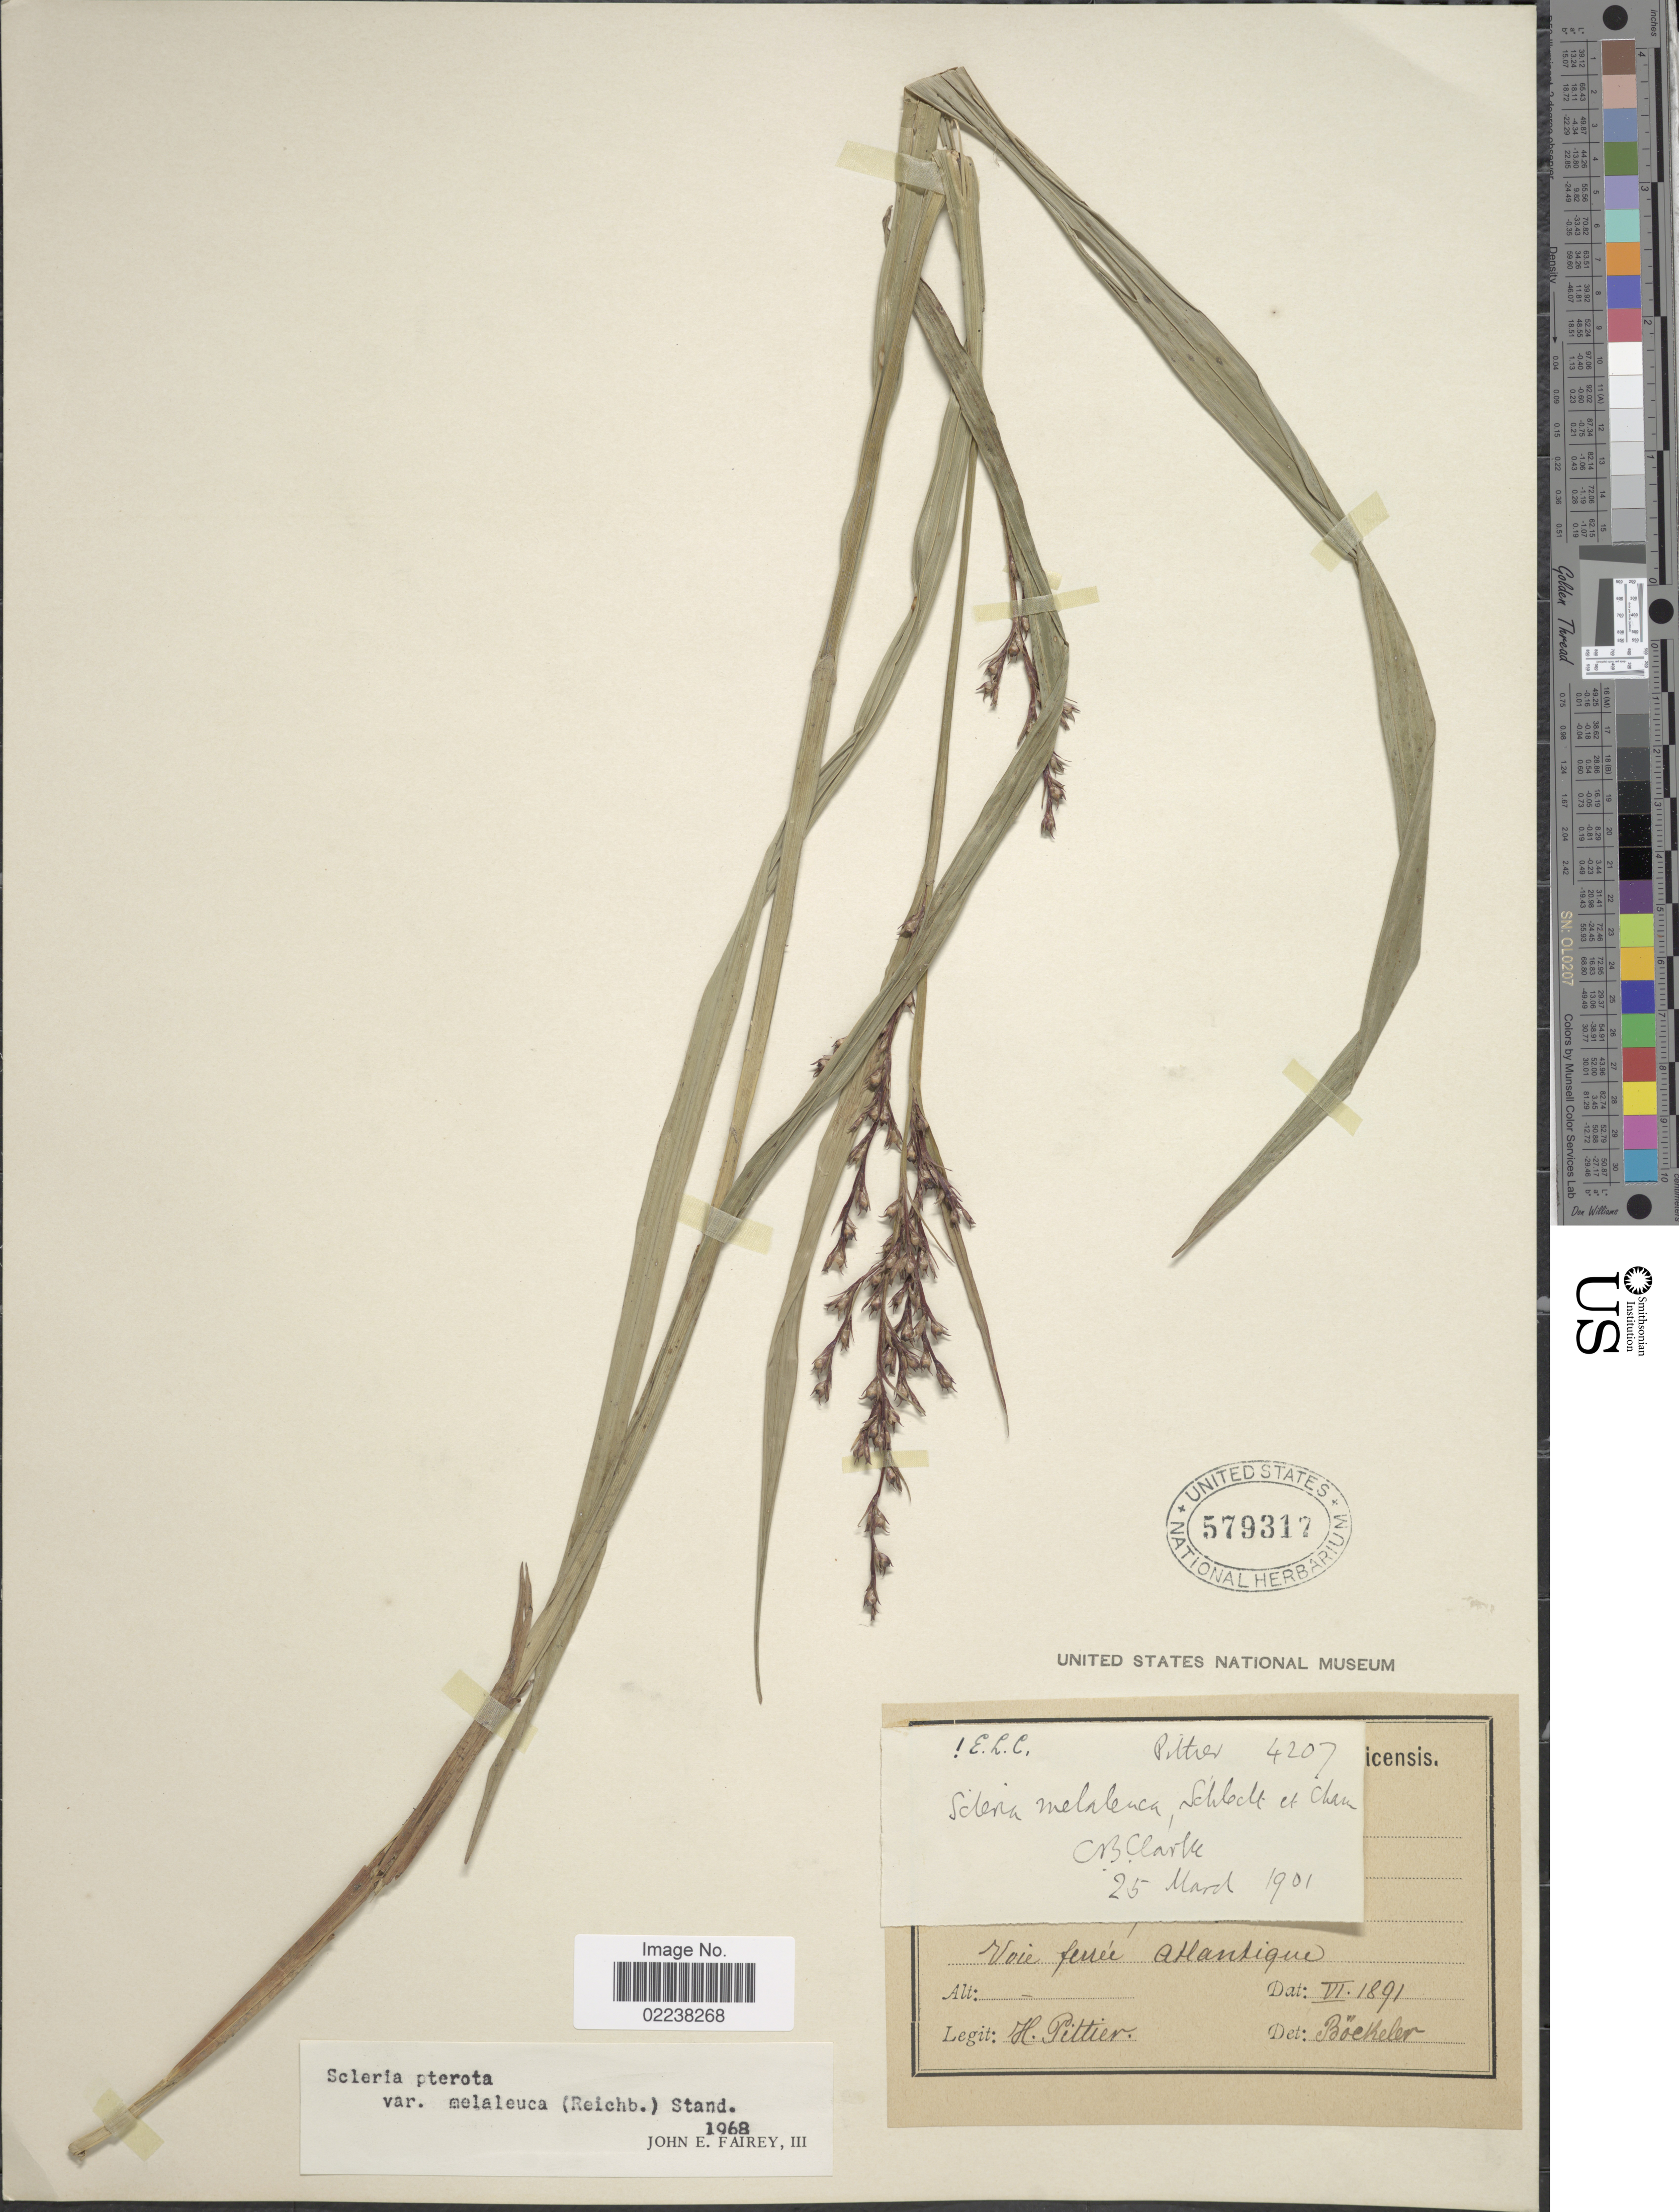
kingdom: Plantae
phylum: Tracheophyta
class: Liliopsida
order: Poales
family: Cyperaceae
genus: Scleria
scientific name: Scleria gaertneri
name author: Raddi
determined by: Strong, Mark T., (BOT), Smithsonian Institution - National Museum of Natural History (UNITED STATES)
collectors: H. F. Pittier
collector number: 4207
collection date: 1891-07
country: Costa Rica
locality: Voie ferree Atlantique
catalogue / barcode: US 579317